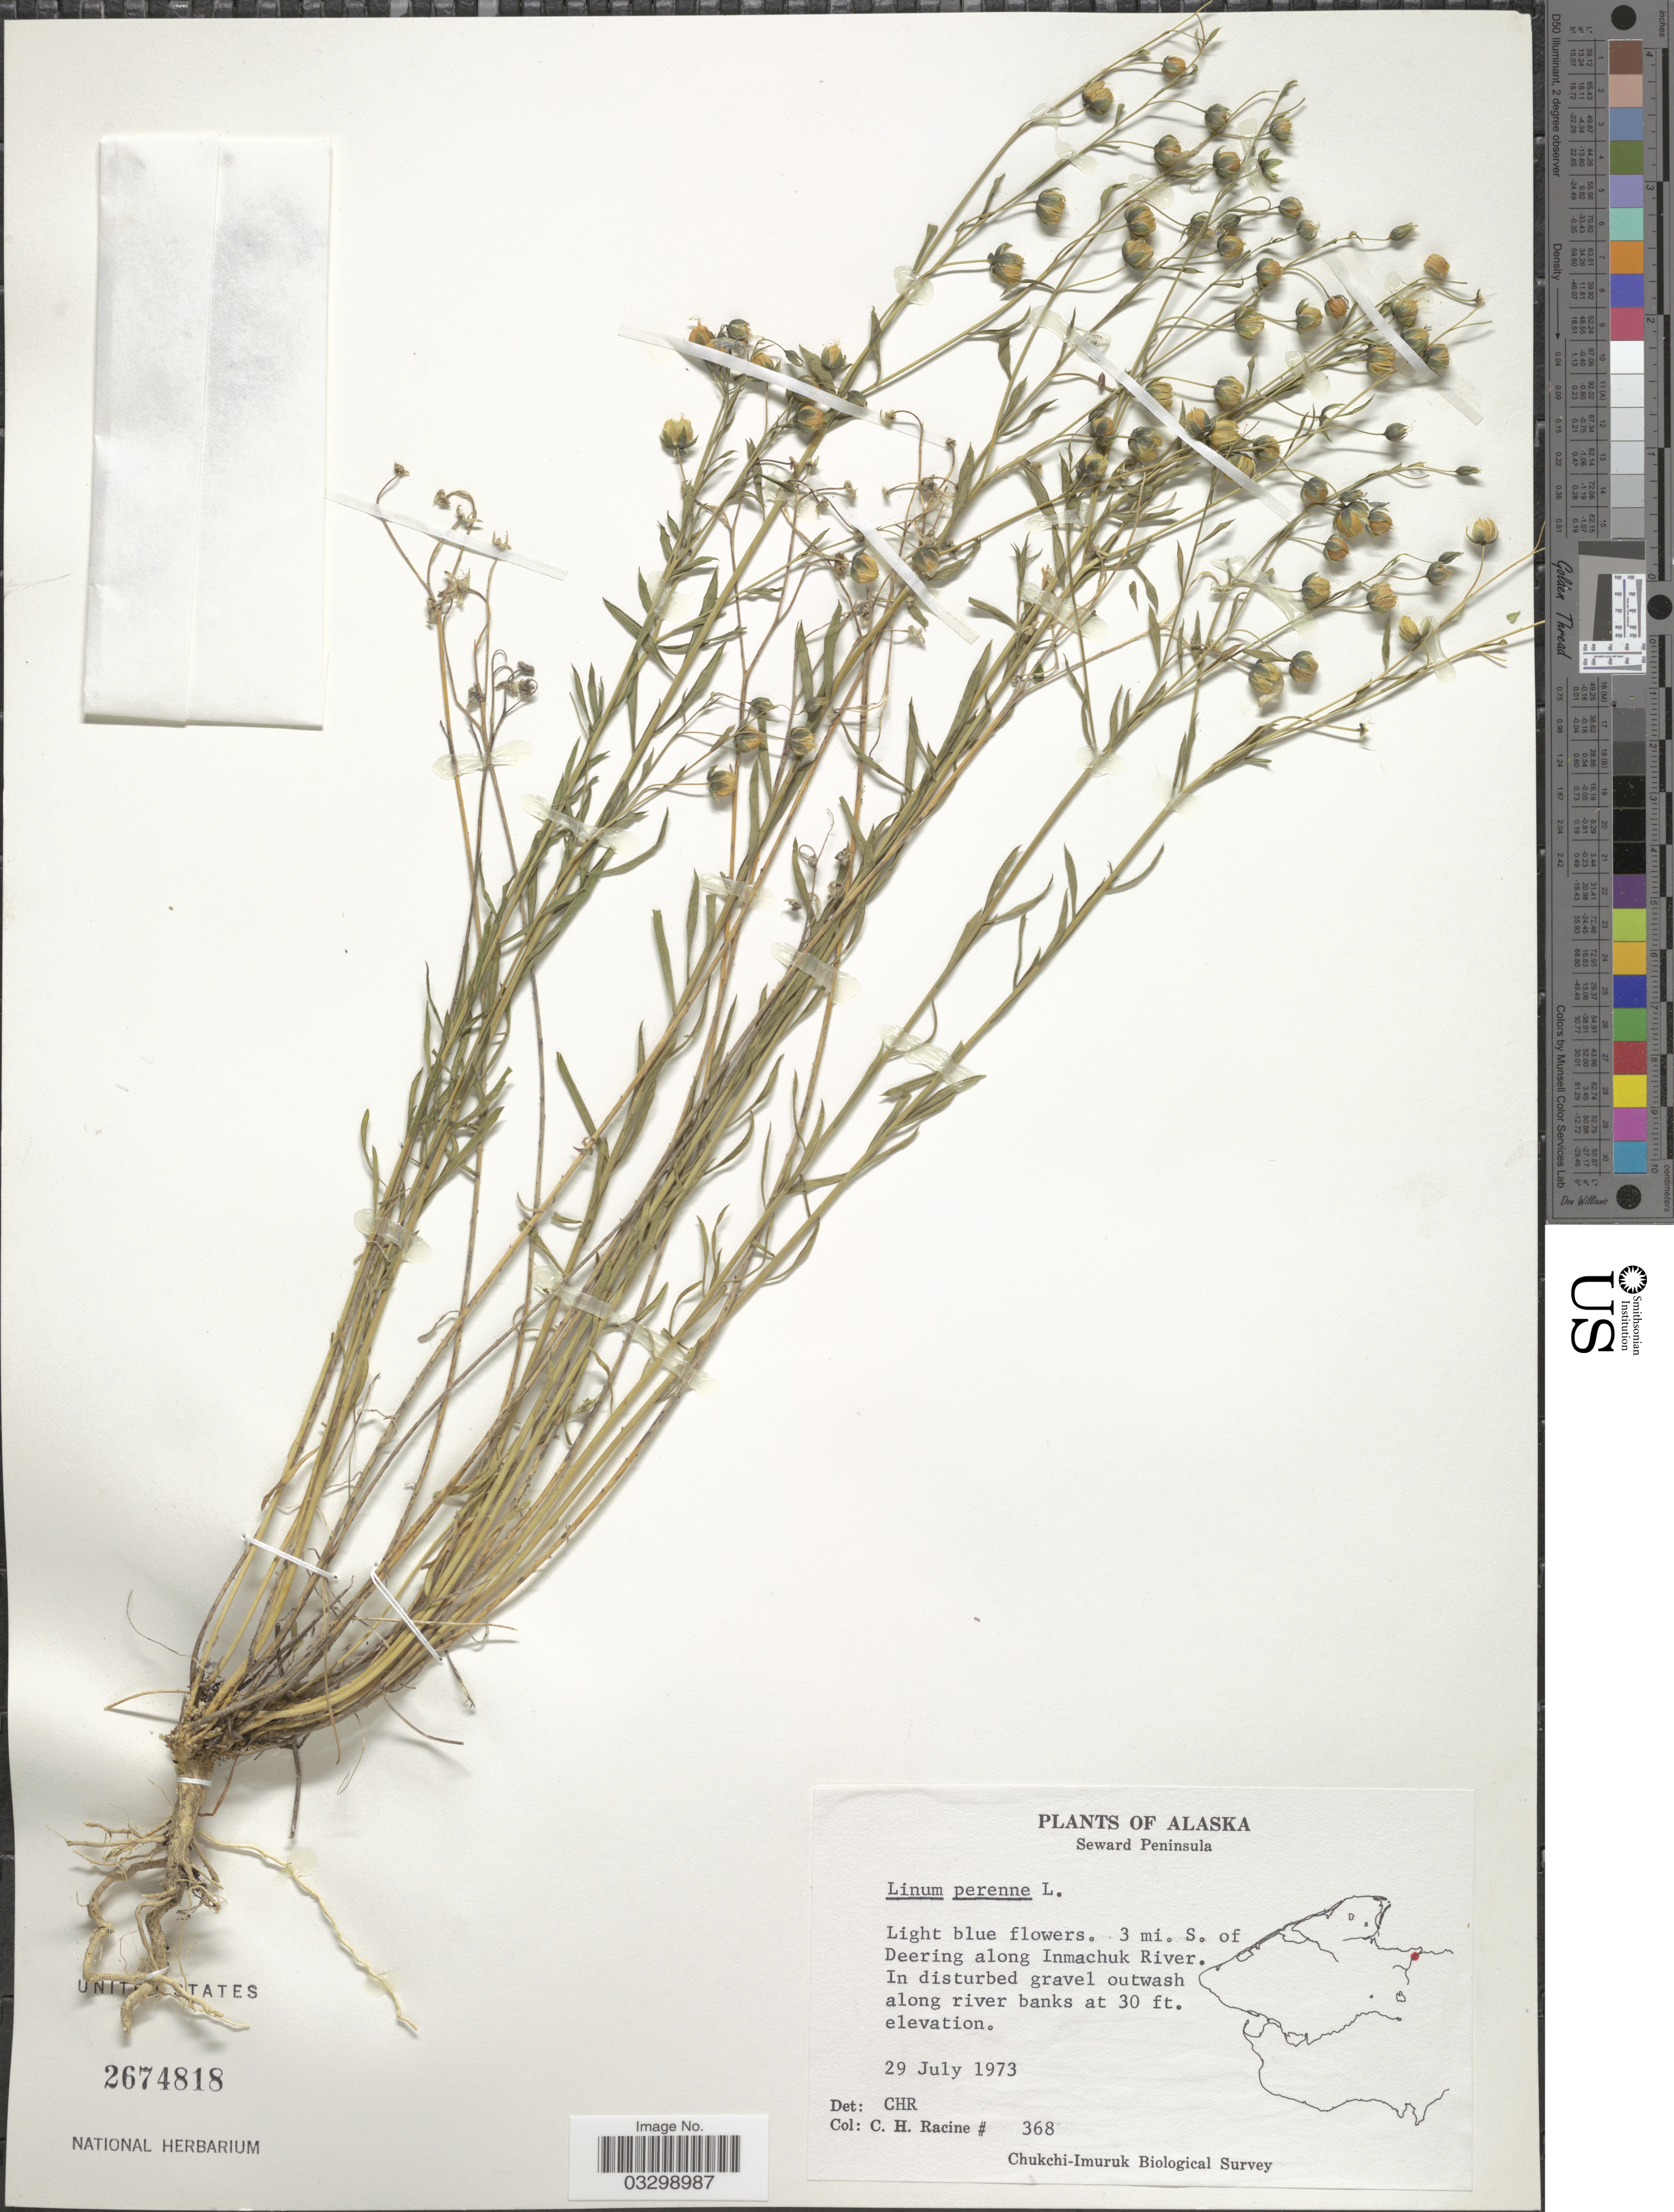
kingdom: Plantae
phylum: Tracheophyta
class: Magnoliopsida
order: Malpighiales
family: Linaceae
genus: Linum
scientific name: Linum perenne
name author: L.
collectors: C. Racine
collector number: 368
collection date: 1973-07-29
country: United States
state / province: Alaska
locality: Seward Peninsula. 3 mi. S. of Deering along Immachuk River.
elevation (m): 9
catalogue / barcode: US 2674818